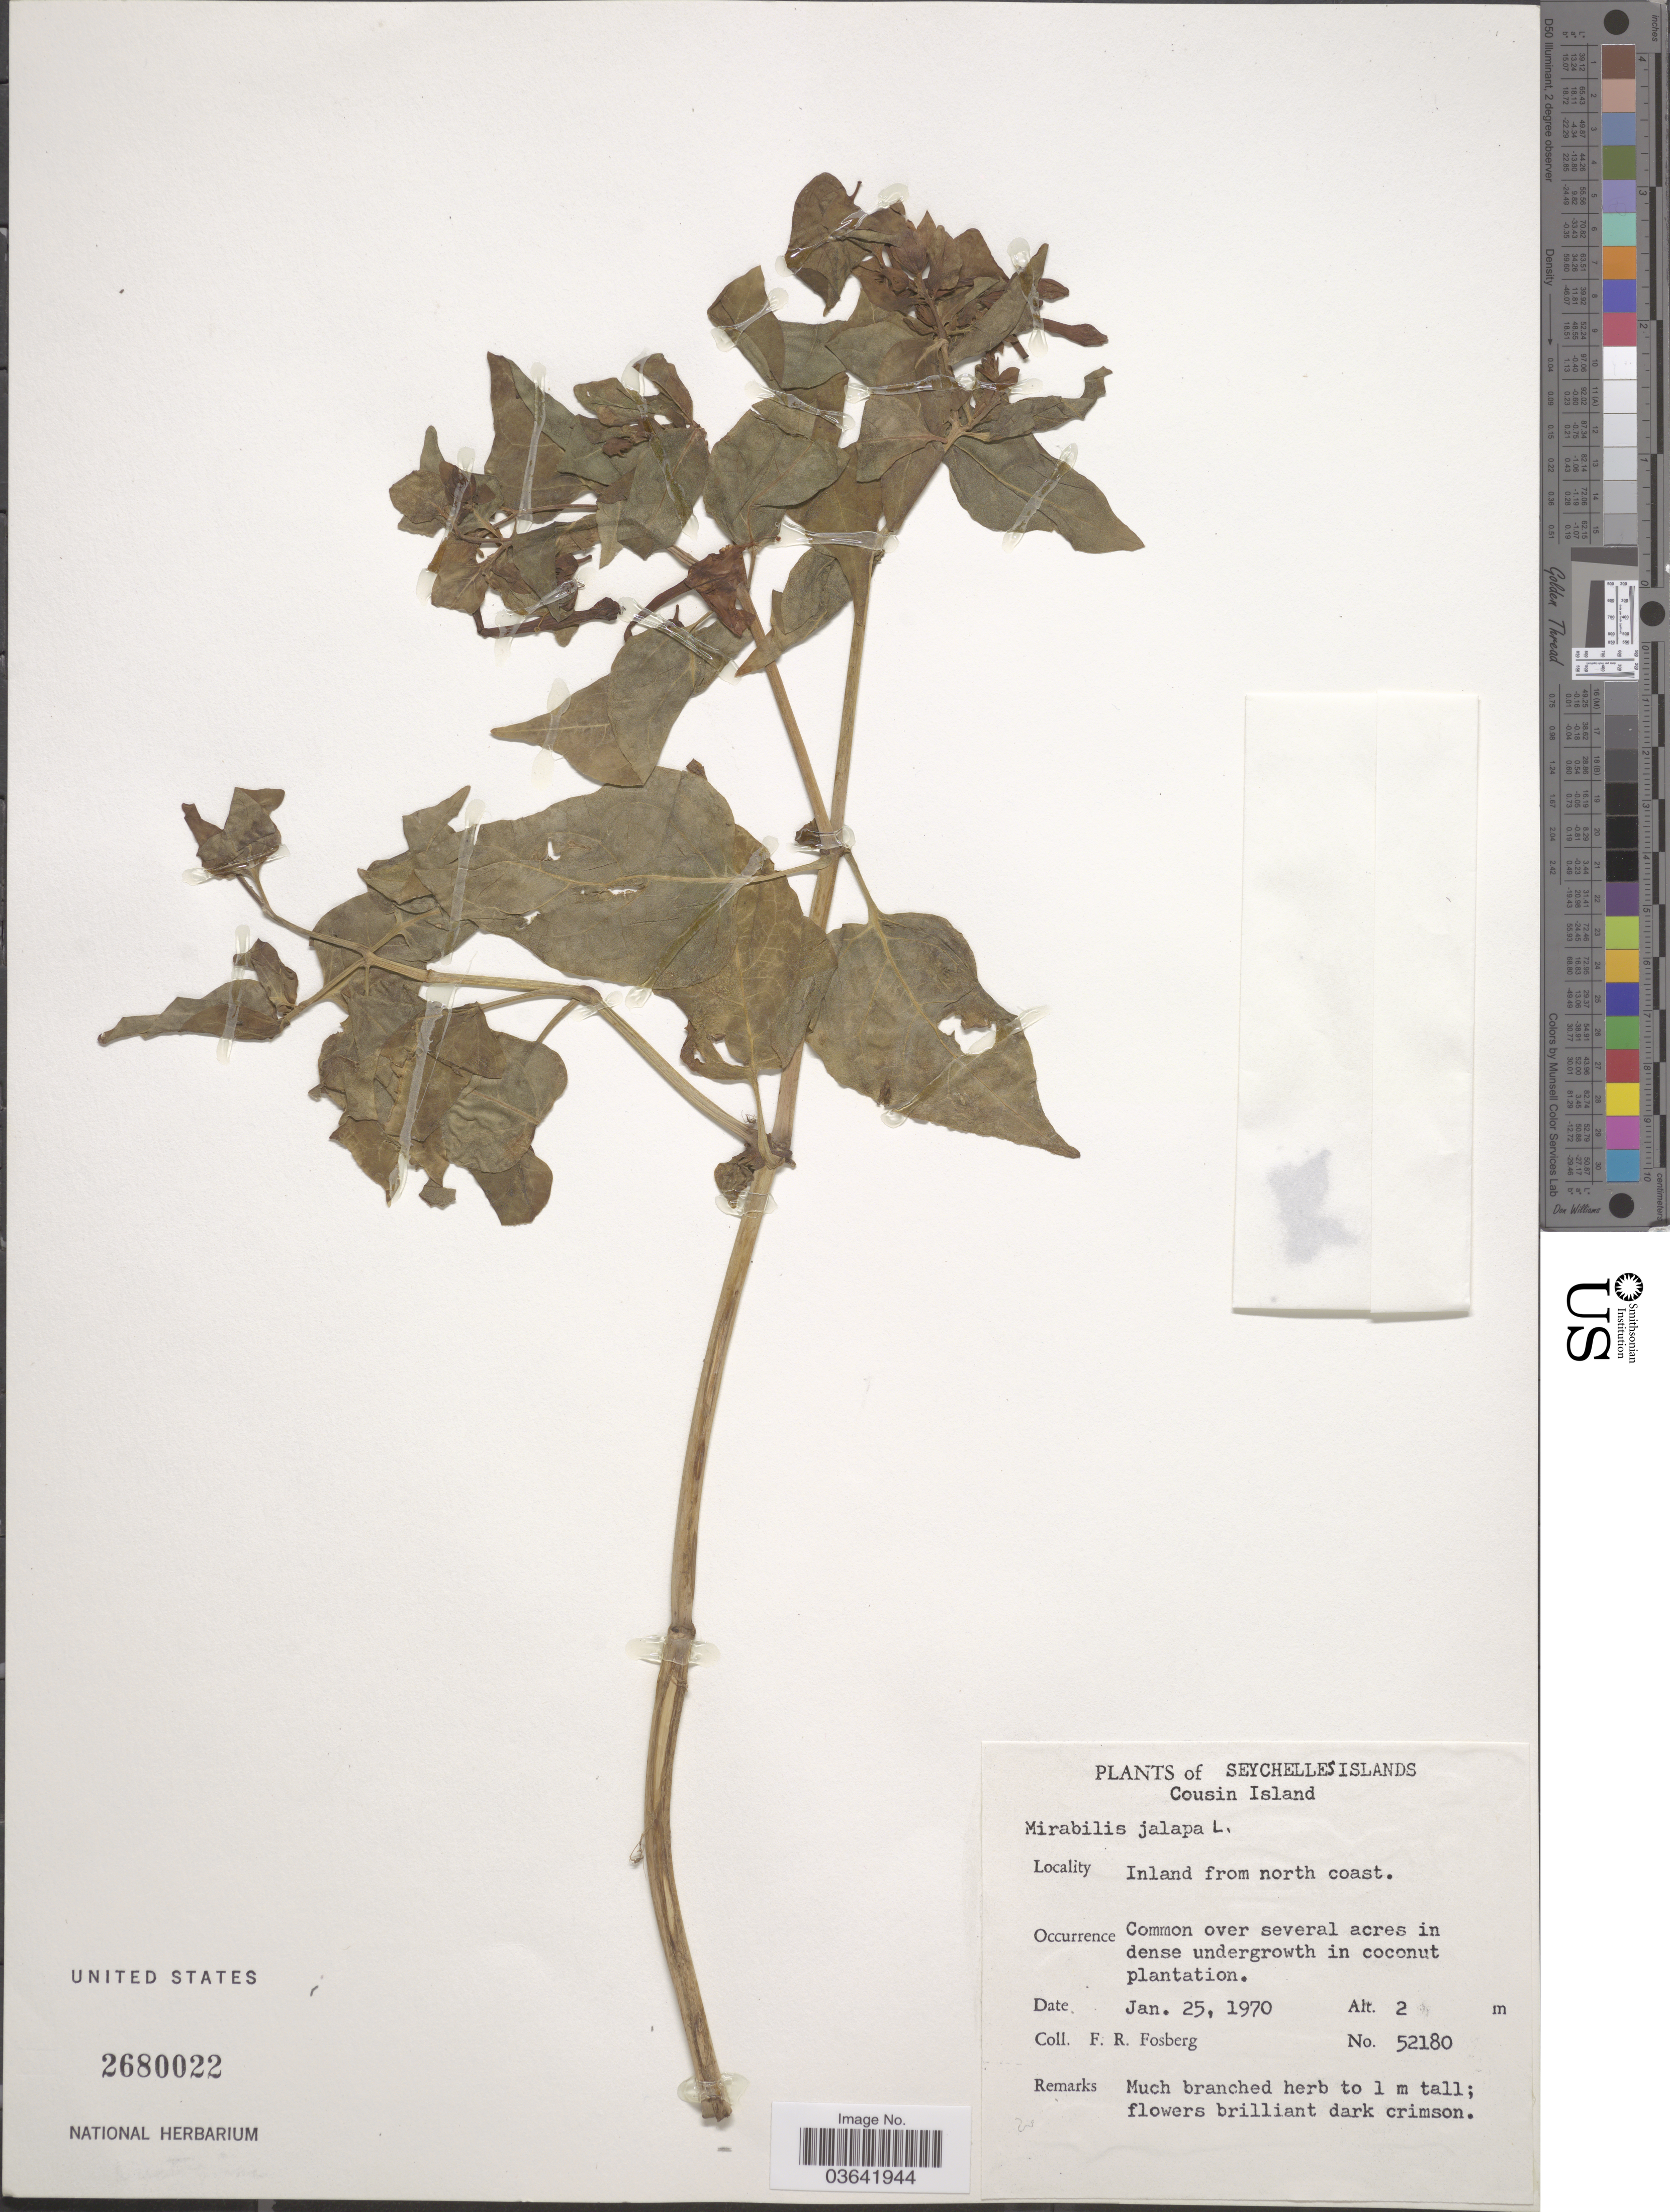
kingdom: Plantae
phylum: Tracheophyta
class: Magnoliopsida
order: Caryophyllales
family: Nyctaginaceae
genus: Mirabilis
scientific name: Mirabilis jalapa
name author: L.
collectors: F. R. Fosberg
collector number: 52180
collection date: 1970-01-25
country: Seychelles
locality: Cousin Island. Inland from north coast.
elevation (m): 2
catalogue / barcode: US 2680022